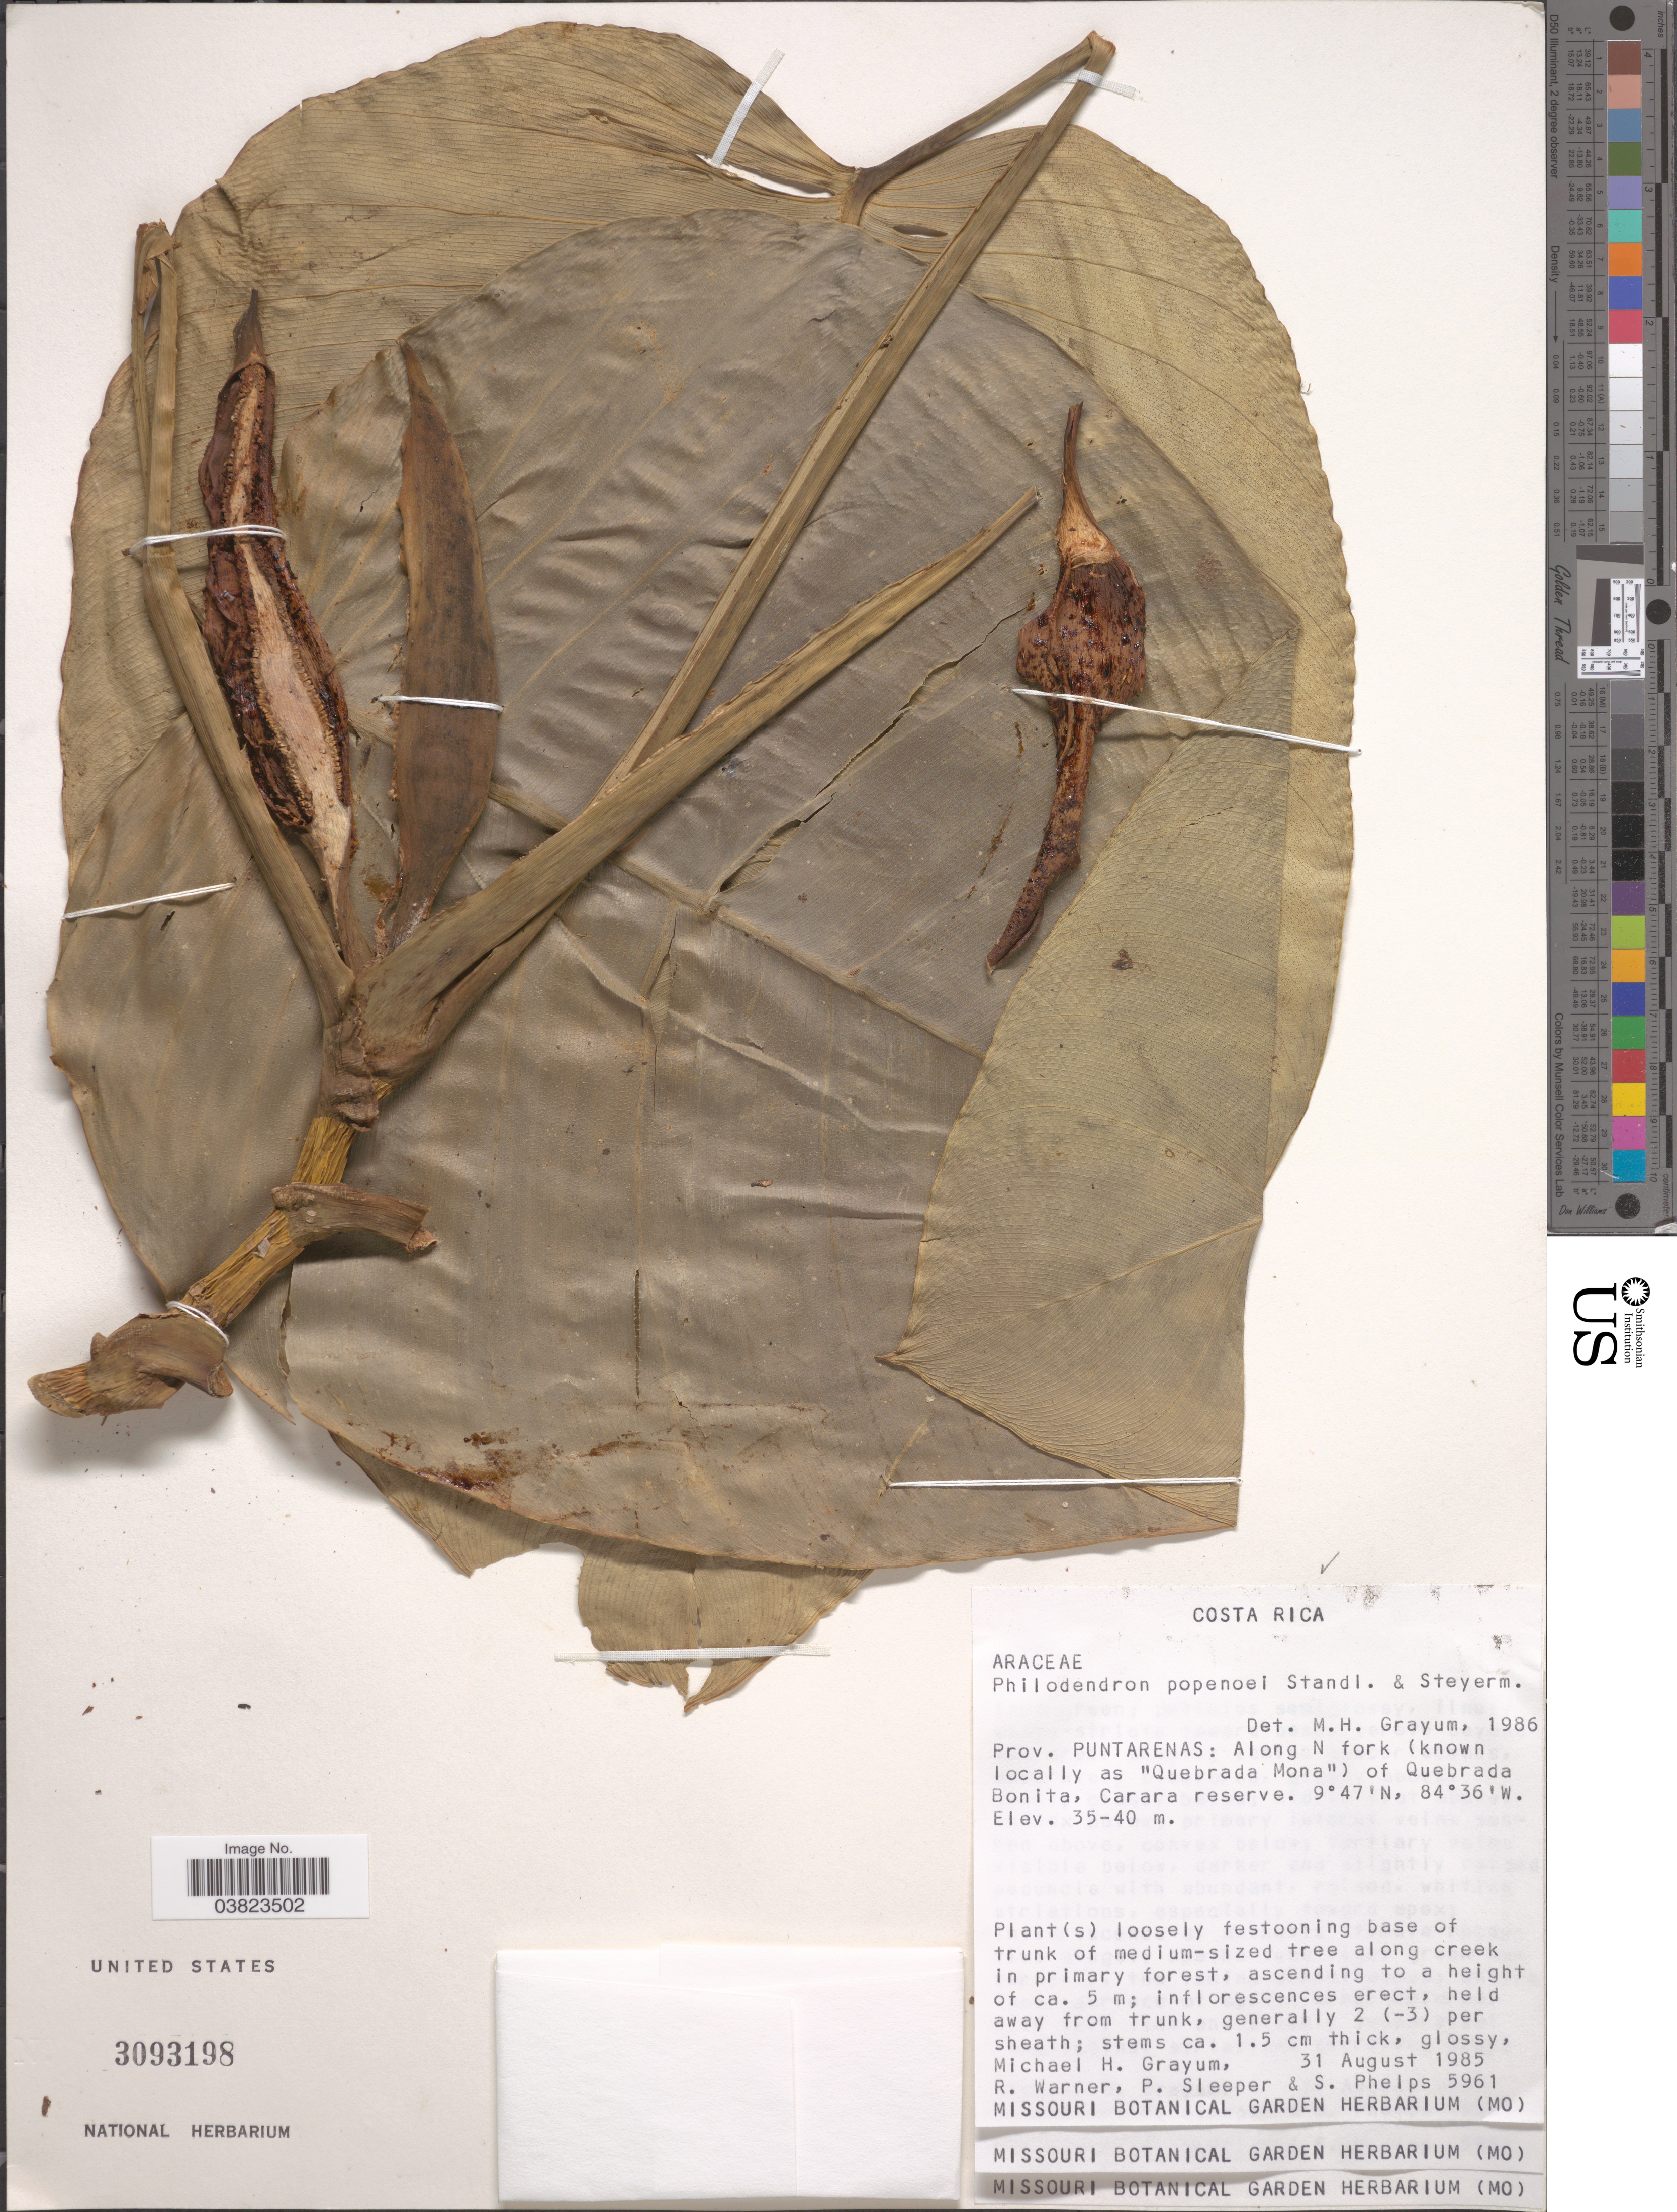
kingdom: Plantae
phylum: Tracheophyta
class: Liliopsida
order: Alismatales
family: Araceae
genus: Philodendron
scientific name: Philodendron popenoei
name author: Standl. & Steyerm. in Yunck.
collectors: M. H. Grayum, R. Warner, P. Sleeper & S. Phelps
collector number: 5961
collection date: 1985-08-31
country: Costa Rica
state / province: Puntarenas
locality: Along N fork (known locally as "Quebrada Mona") of Quebrada Bonita, Carare reserve.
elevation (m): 35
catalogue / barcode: US 3093198